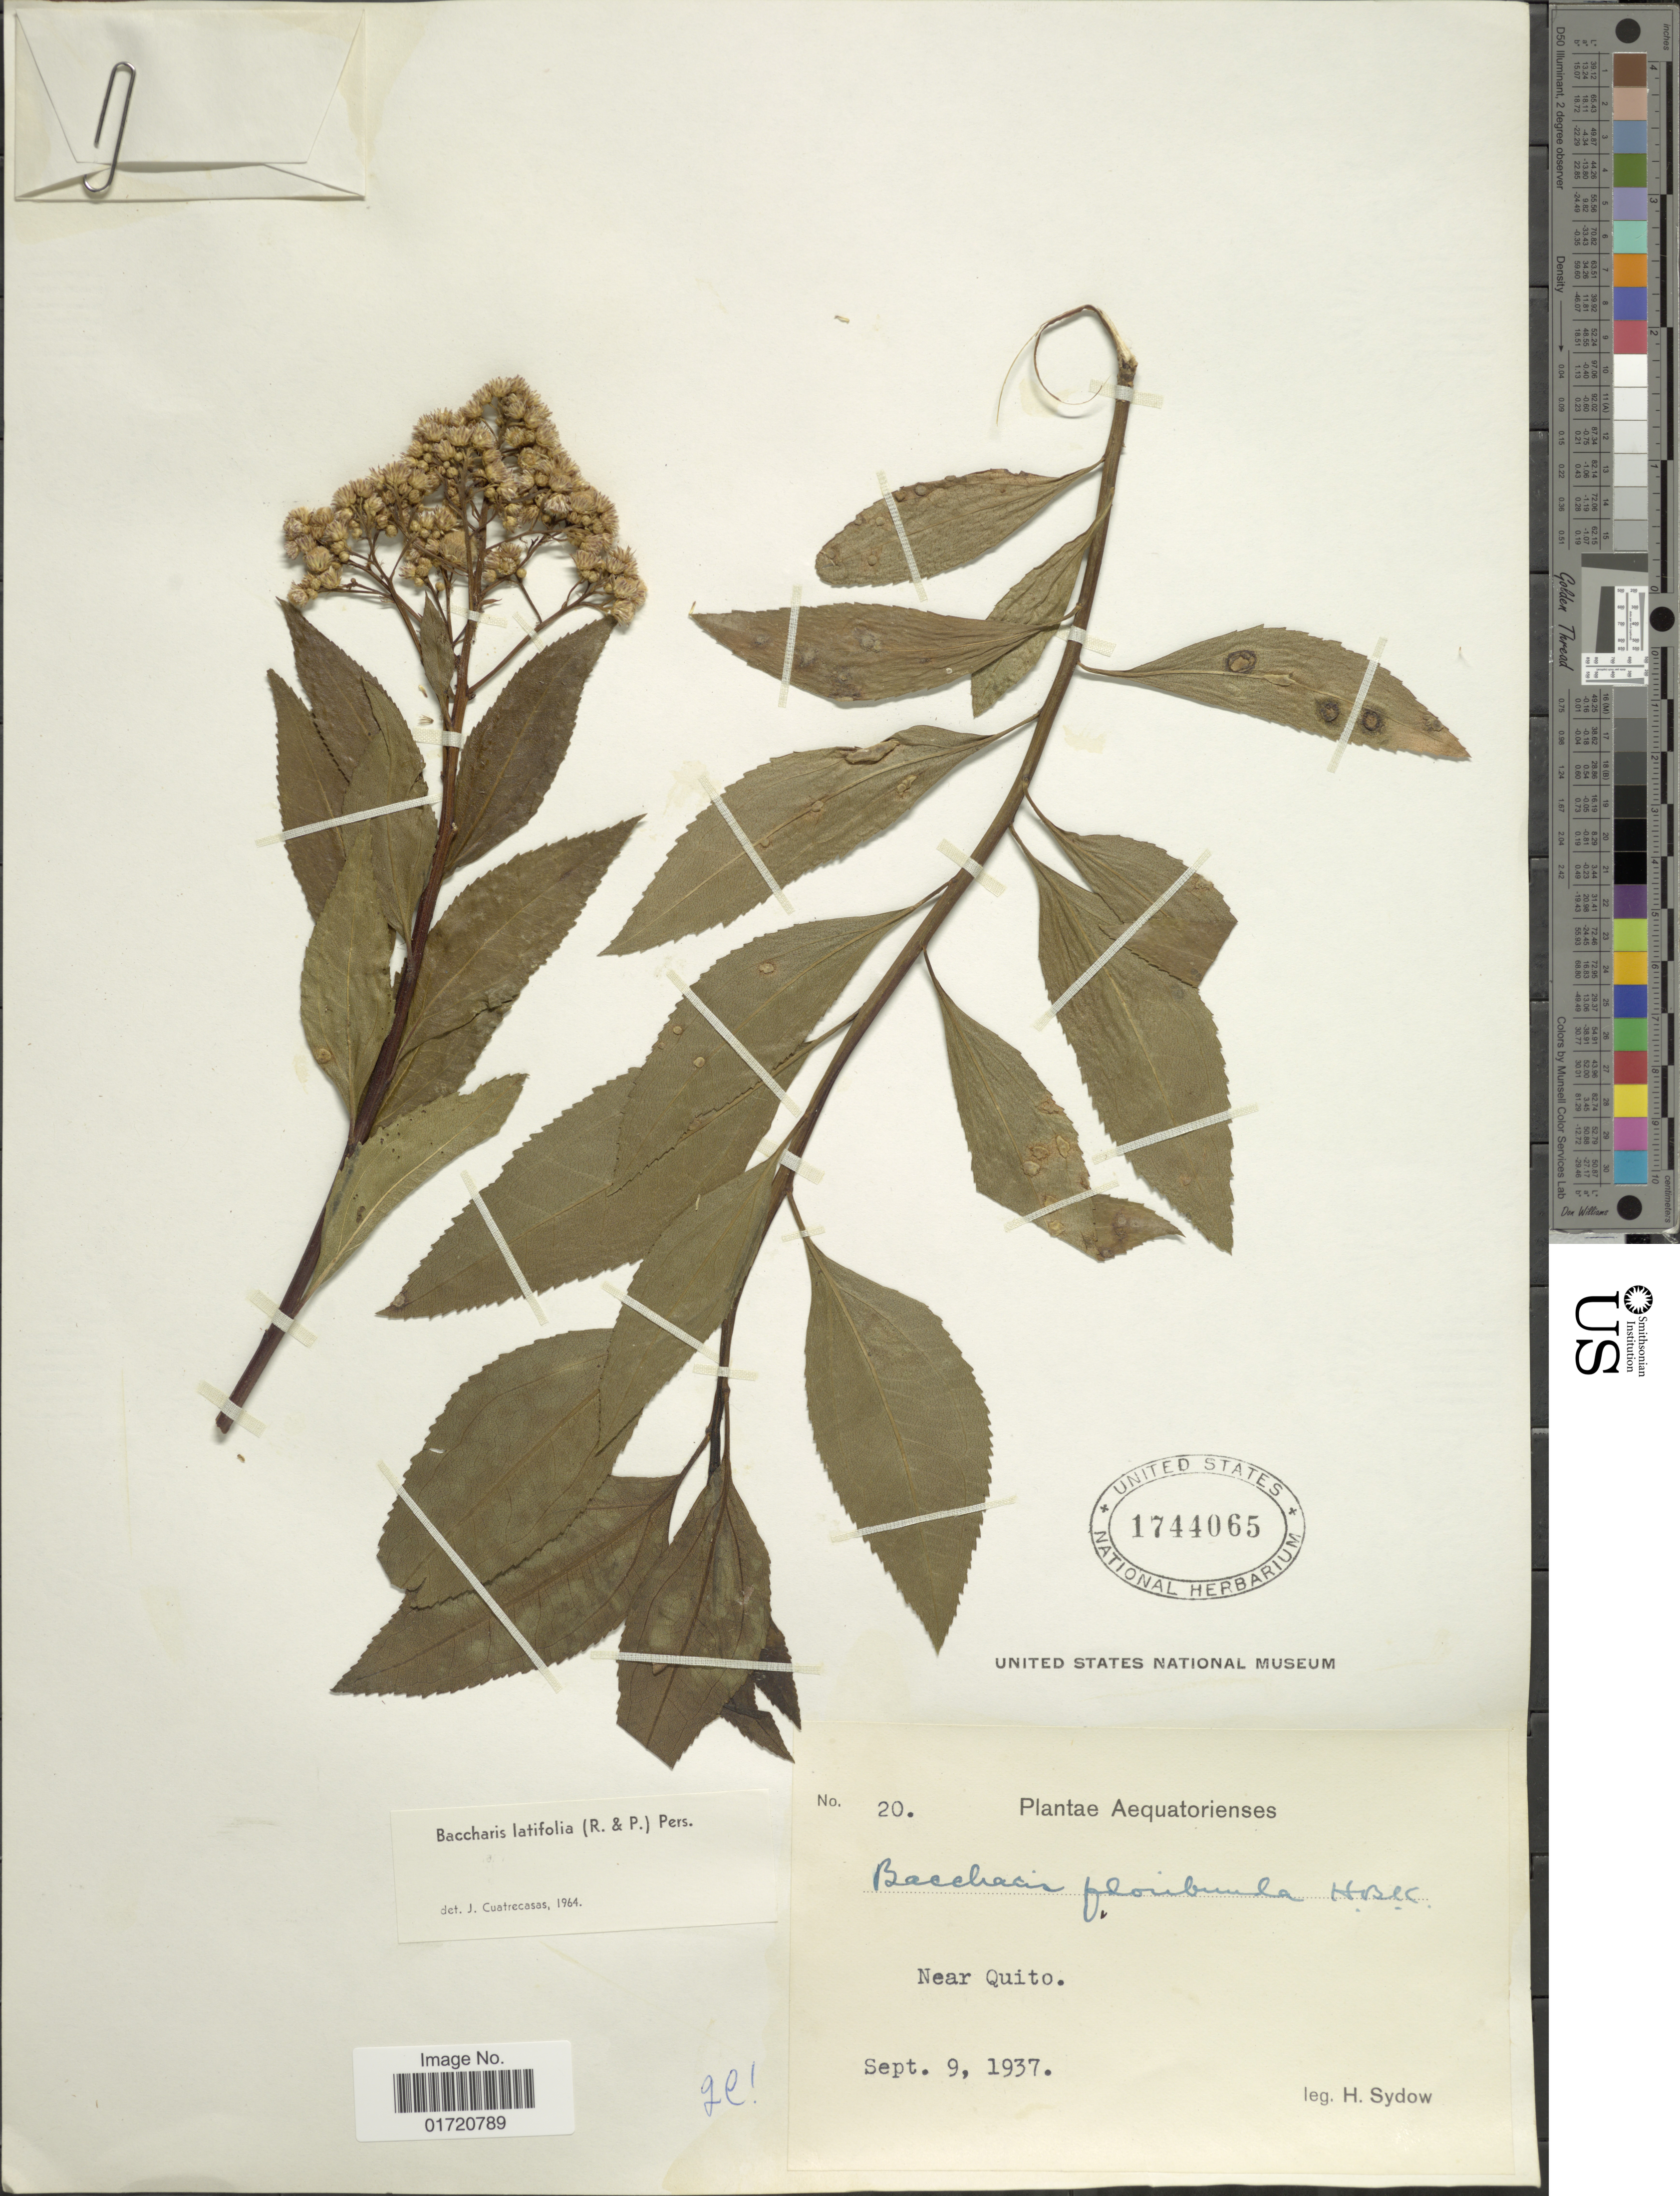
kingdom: Plantae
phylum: Tracheophyta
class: Magnoliopsida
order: Asterales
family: Asteraceae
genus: Baccharis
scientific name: Baccharis latifolia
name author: (Ruiz & Pav.) Pers.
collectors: H. Sydow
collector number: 20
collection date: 1937-09-09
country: Ecuador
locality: Aequatorienses, near Quito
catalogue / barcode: US 1744065